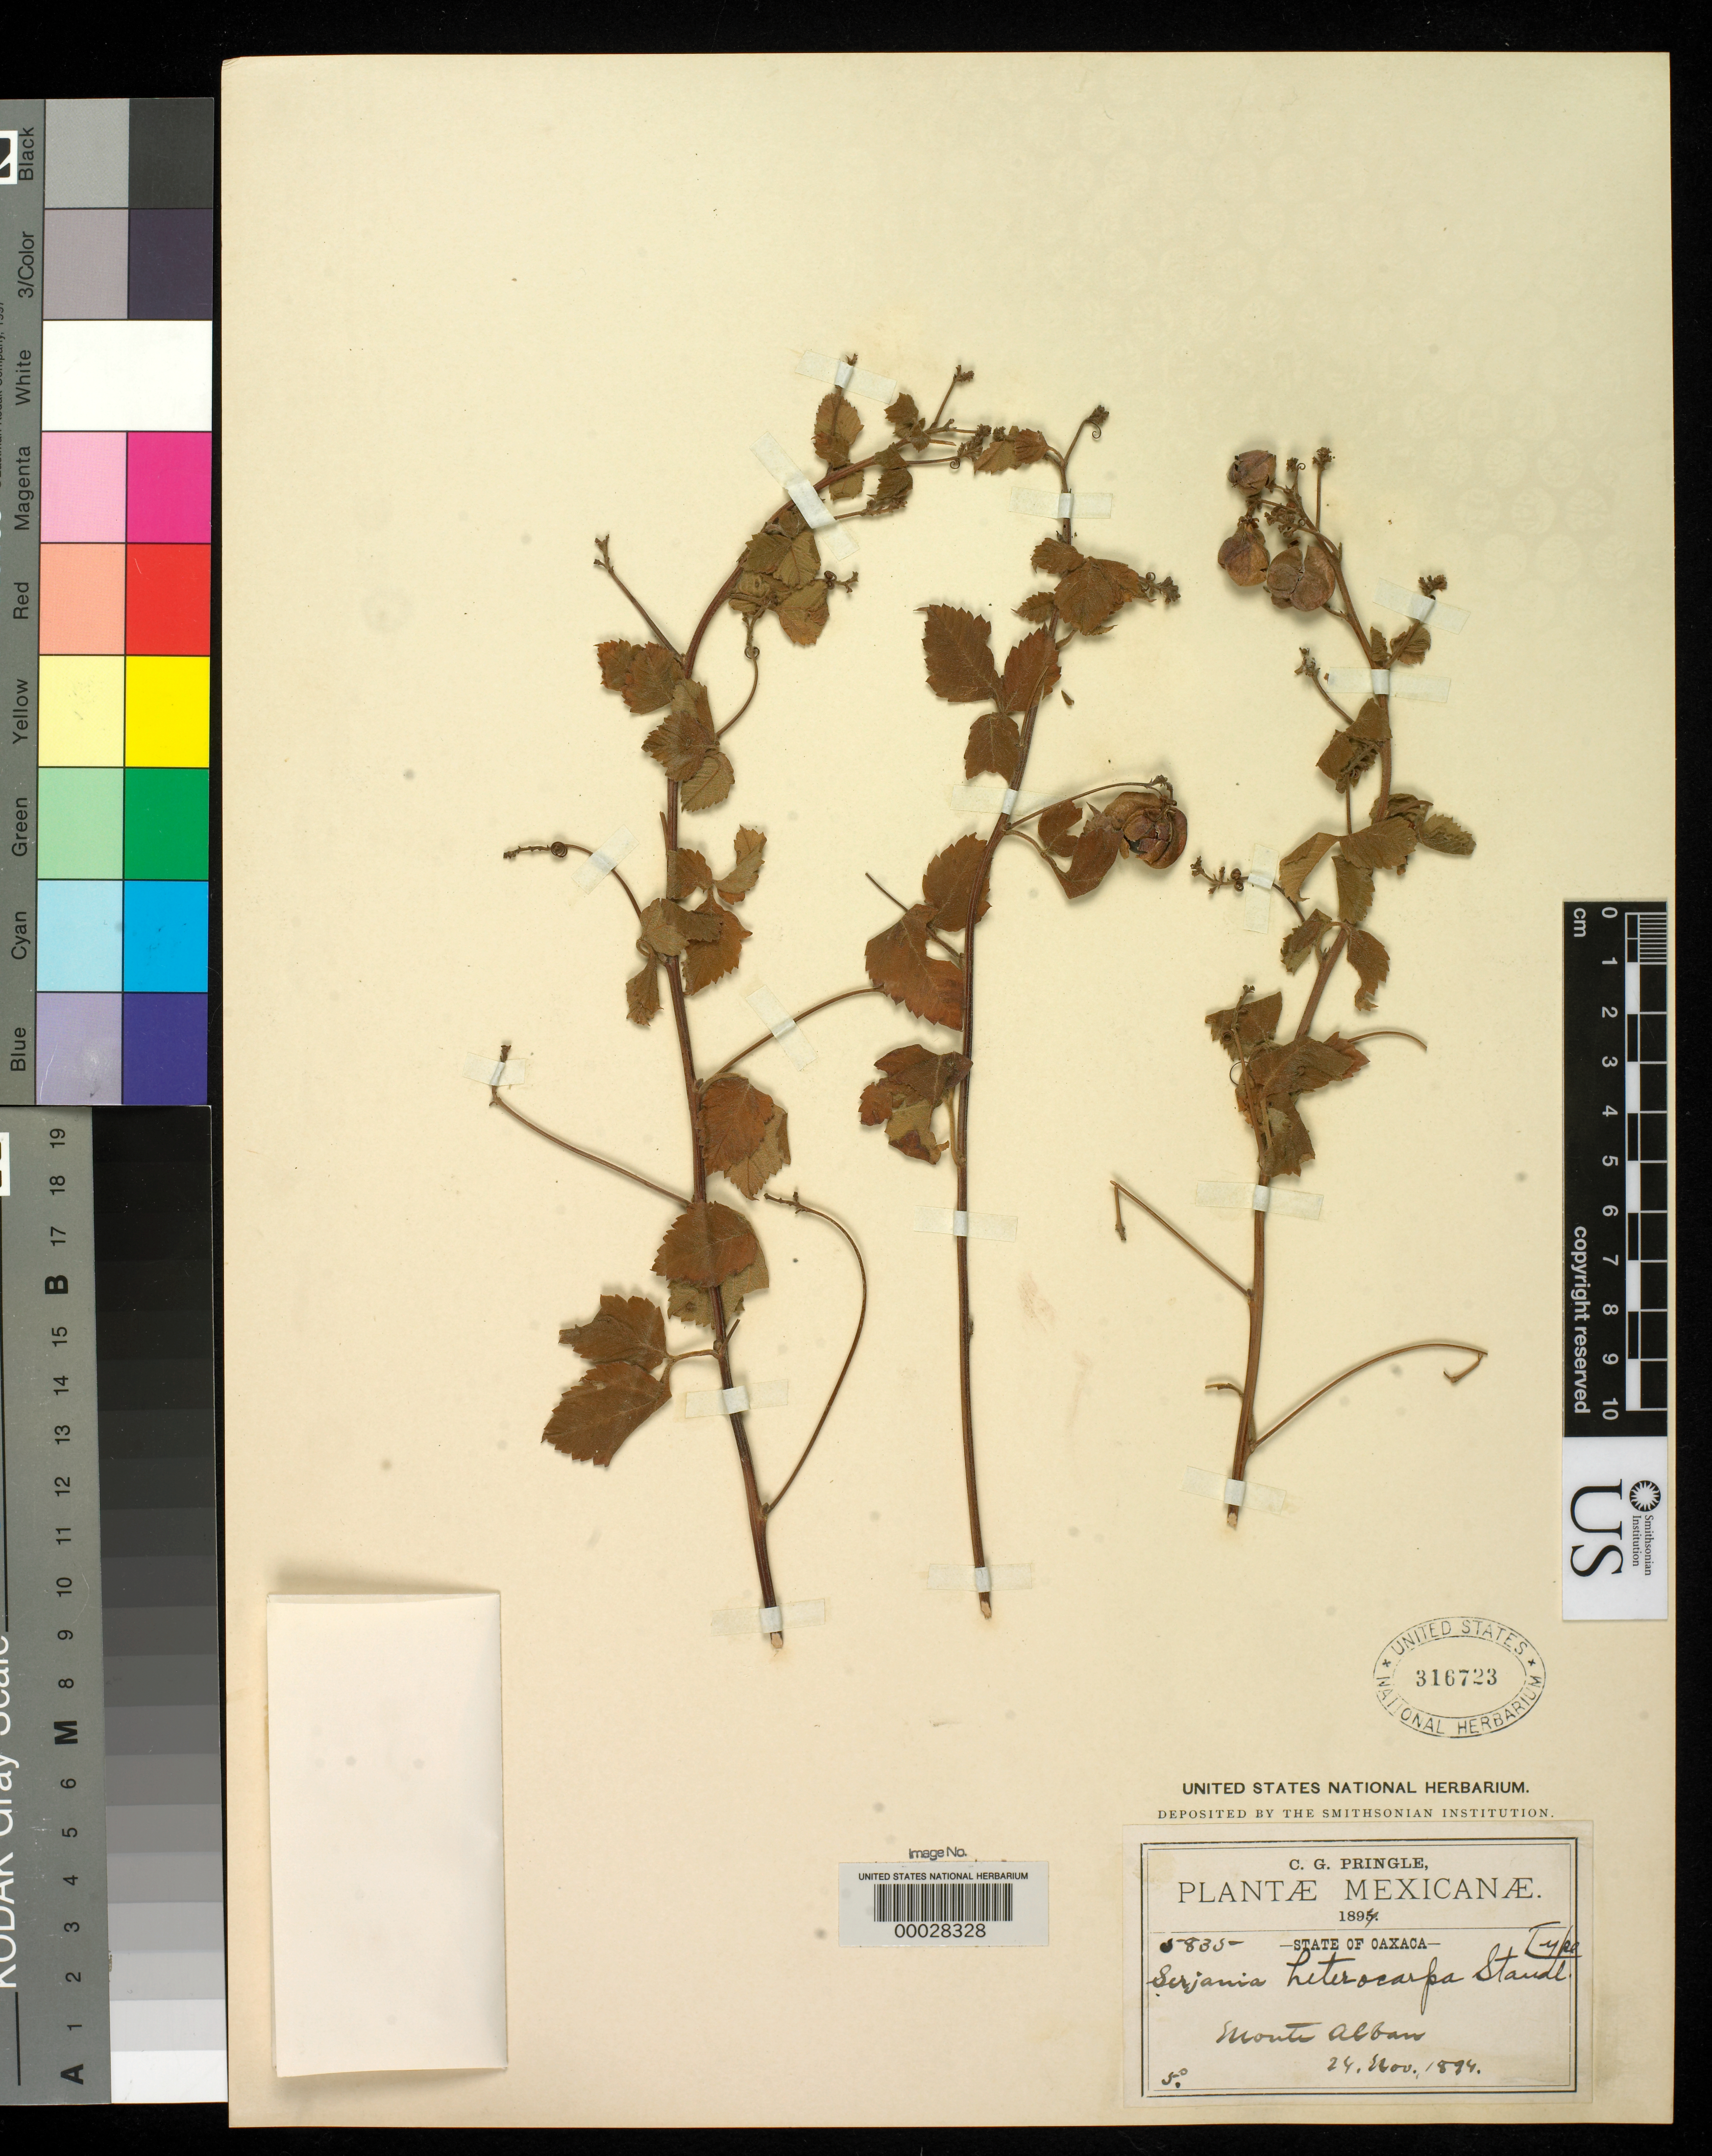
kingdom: Plantae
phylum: Tracheophyta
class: Magnoliopsida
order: Sapindales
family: Sapindaceae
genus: Serjania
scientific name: Serjania heterocarpa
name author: Standl.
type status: Holotype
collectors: C. G. Pringle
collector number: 5835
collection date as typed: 24 Nov 1894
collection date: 1894-11-24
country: Mexico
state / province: Oaxaca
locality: Monte Alban.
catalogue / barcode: US 316723